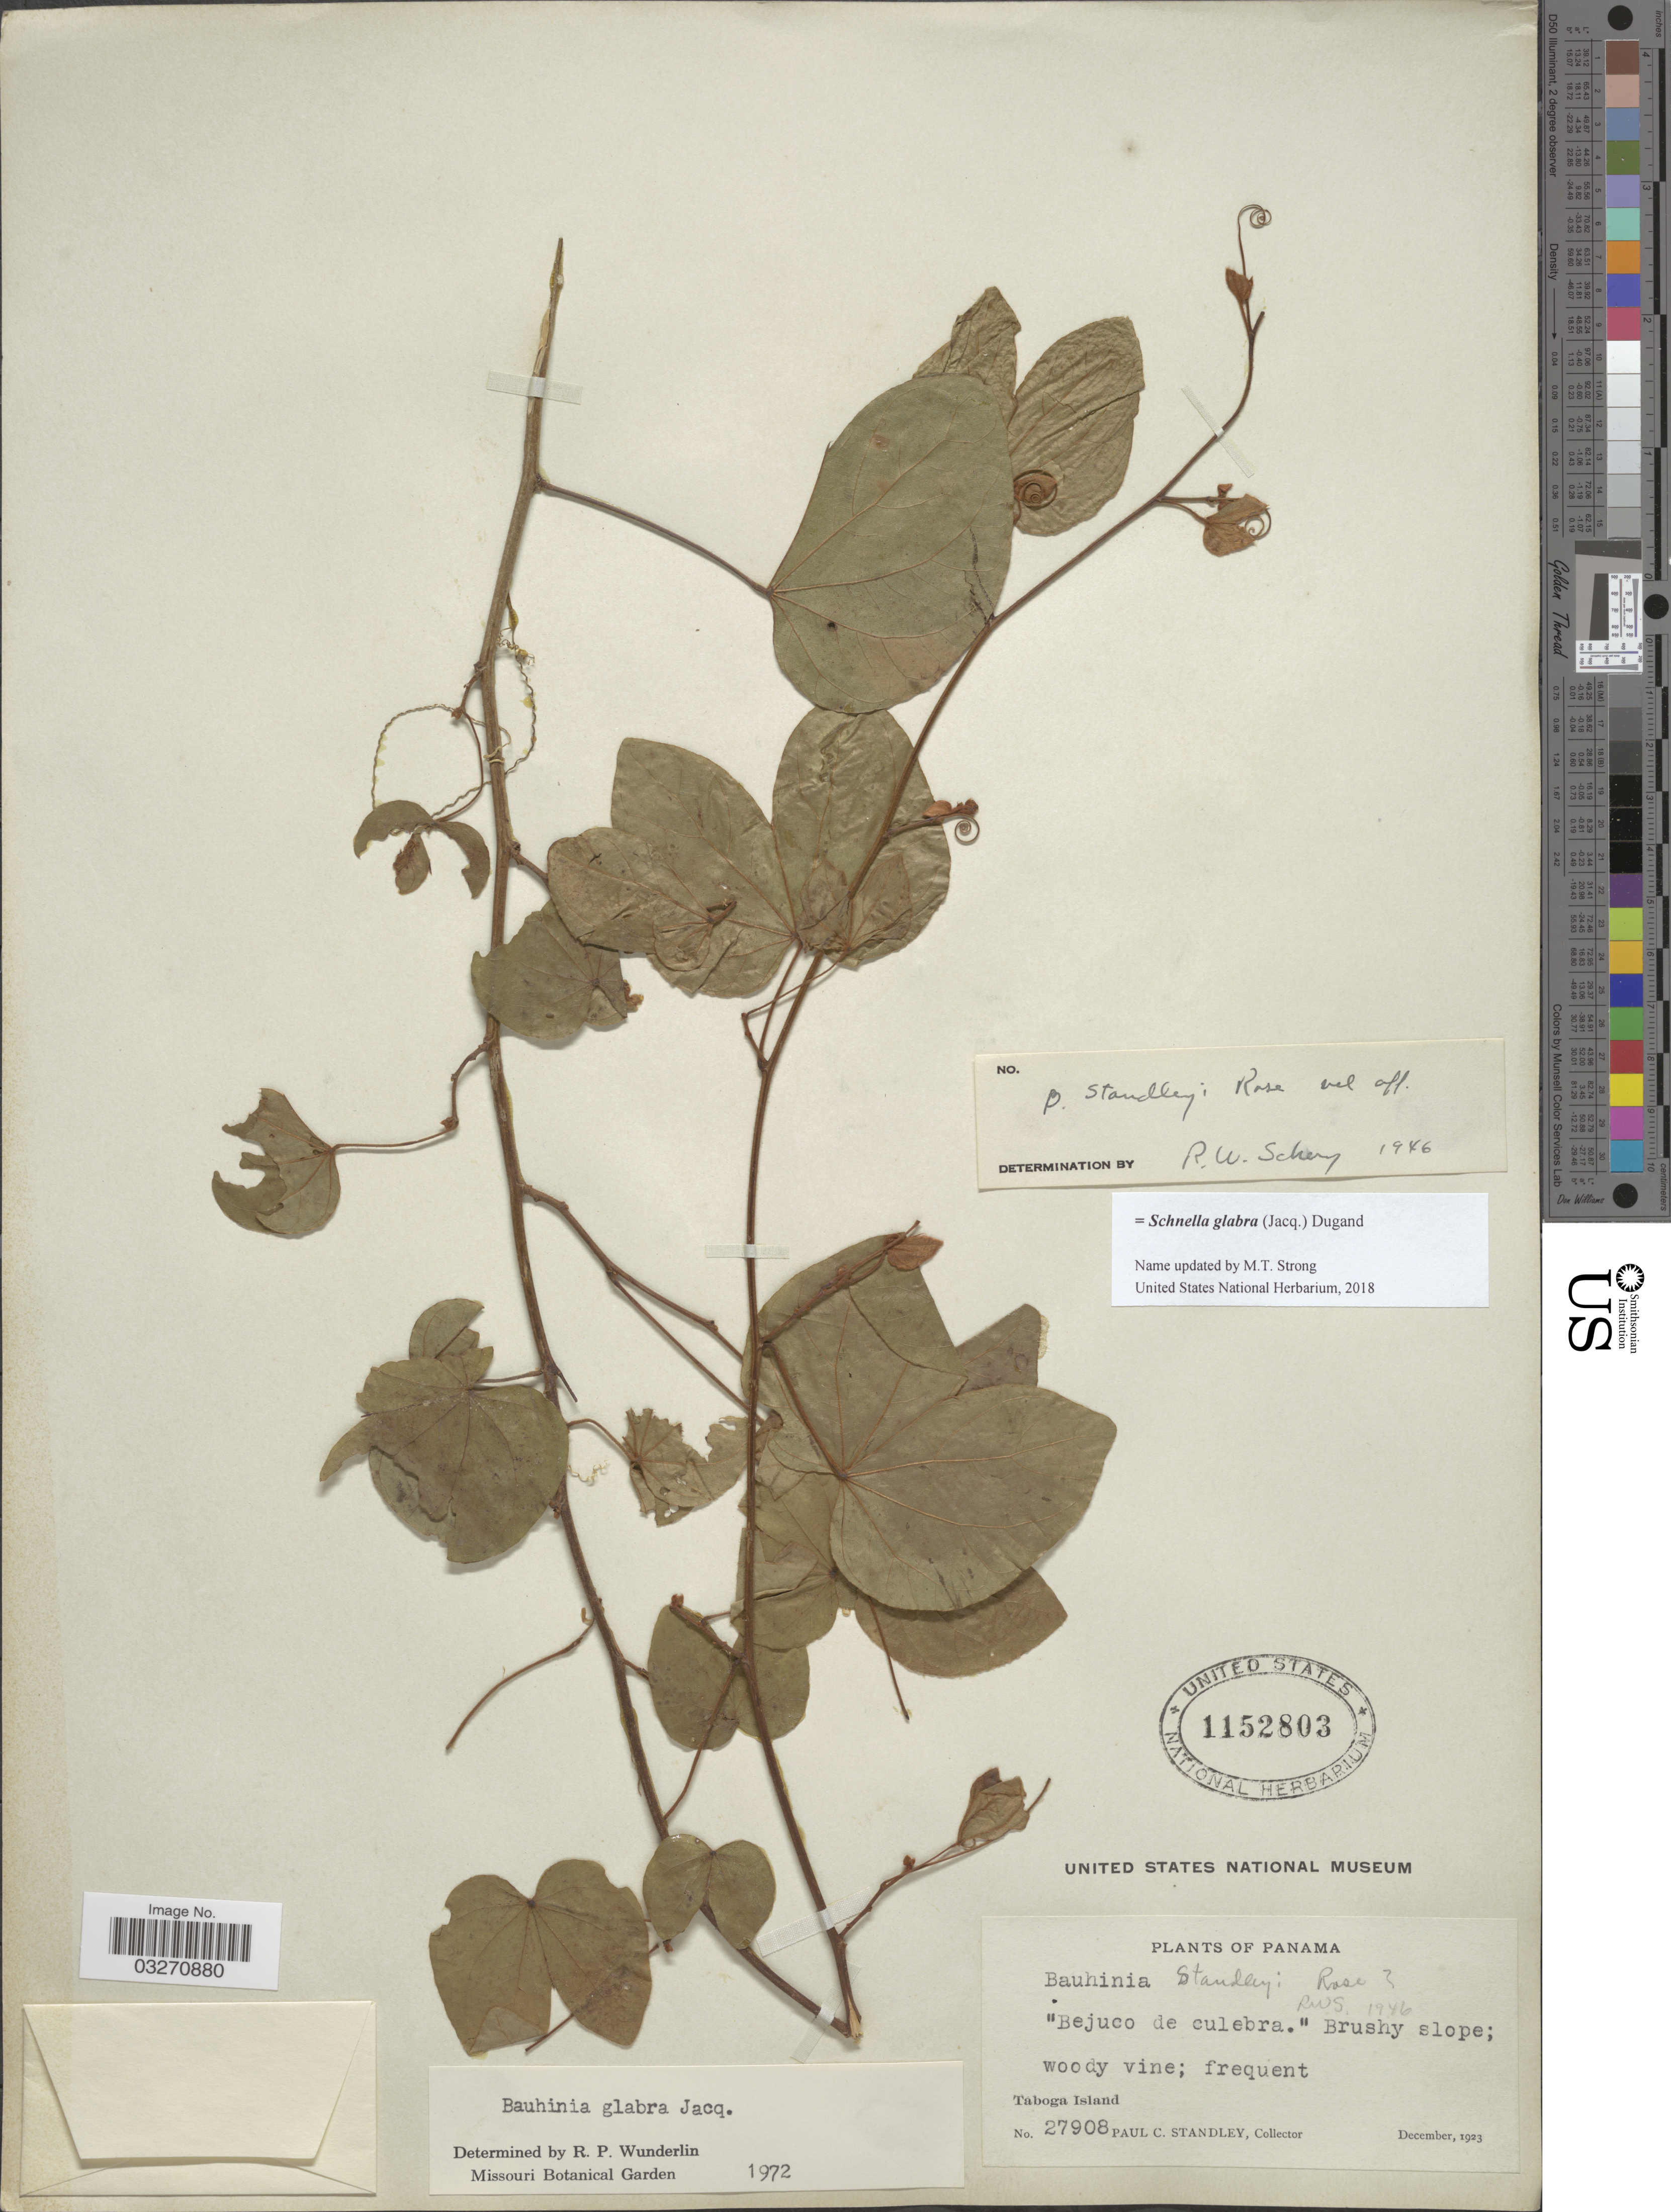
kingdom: Plantae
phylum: Tracheophyta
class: Magnoliopsida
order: Fabales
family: Fabaceae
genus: Schnella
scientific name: Schnella glabra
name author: (Jacq.) Dugand G.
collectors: P. C. Standley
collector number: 27908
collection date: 1923-12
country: Panama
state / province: Panamá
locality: Taboga Island.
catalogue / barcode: US 1152803